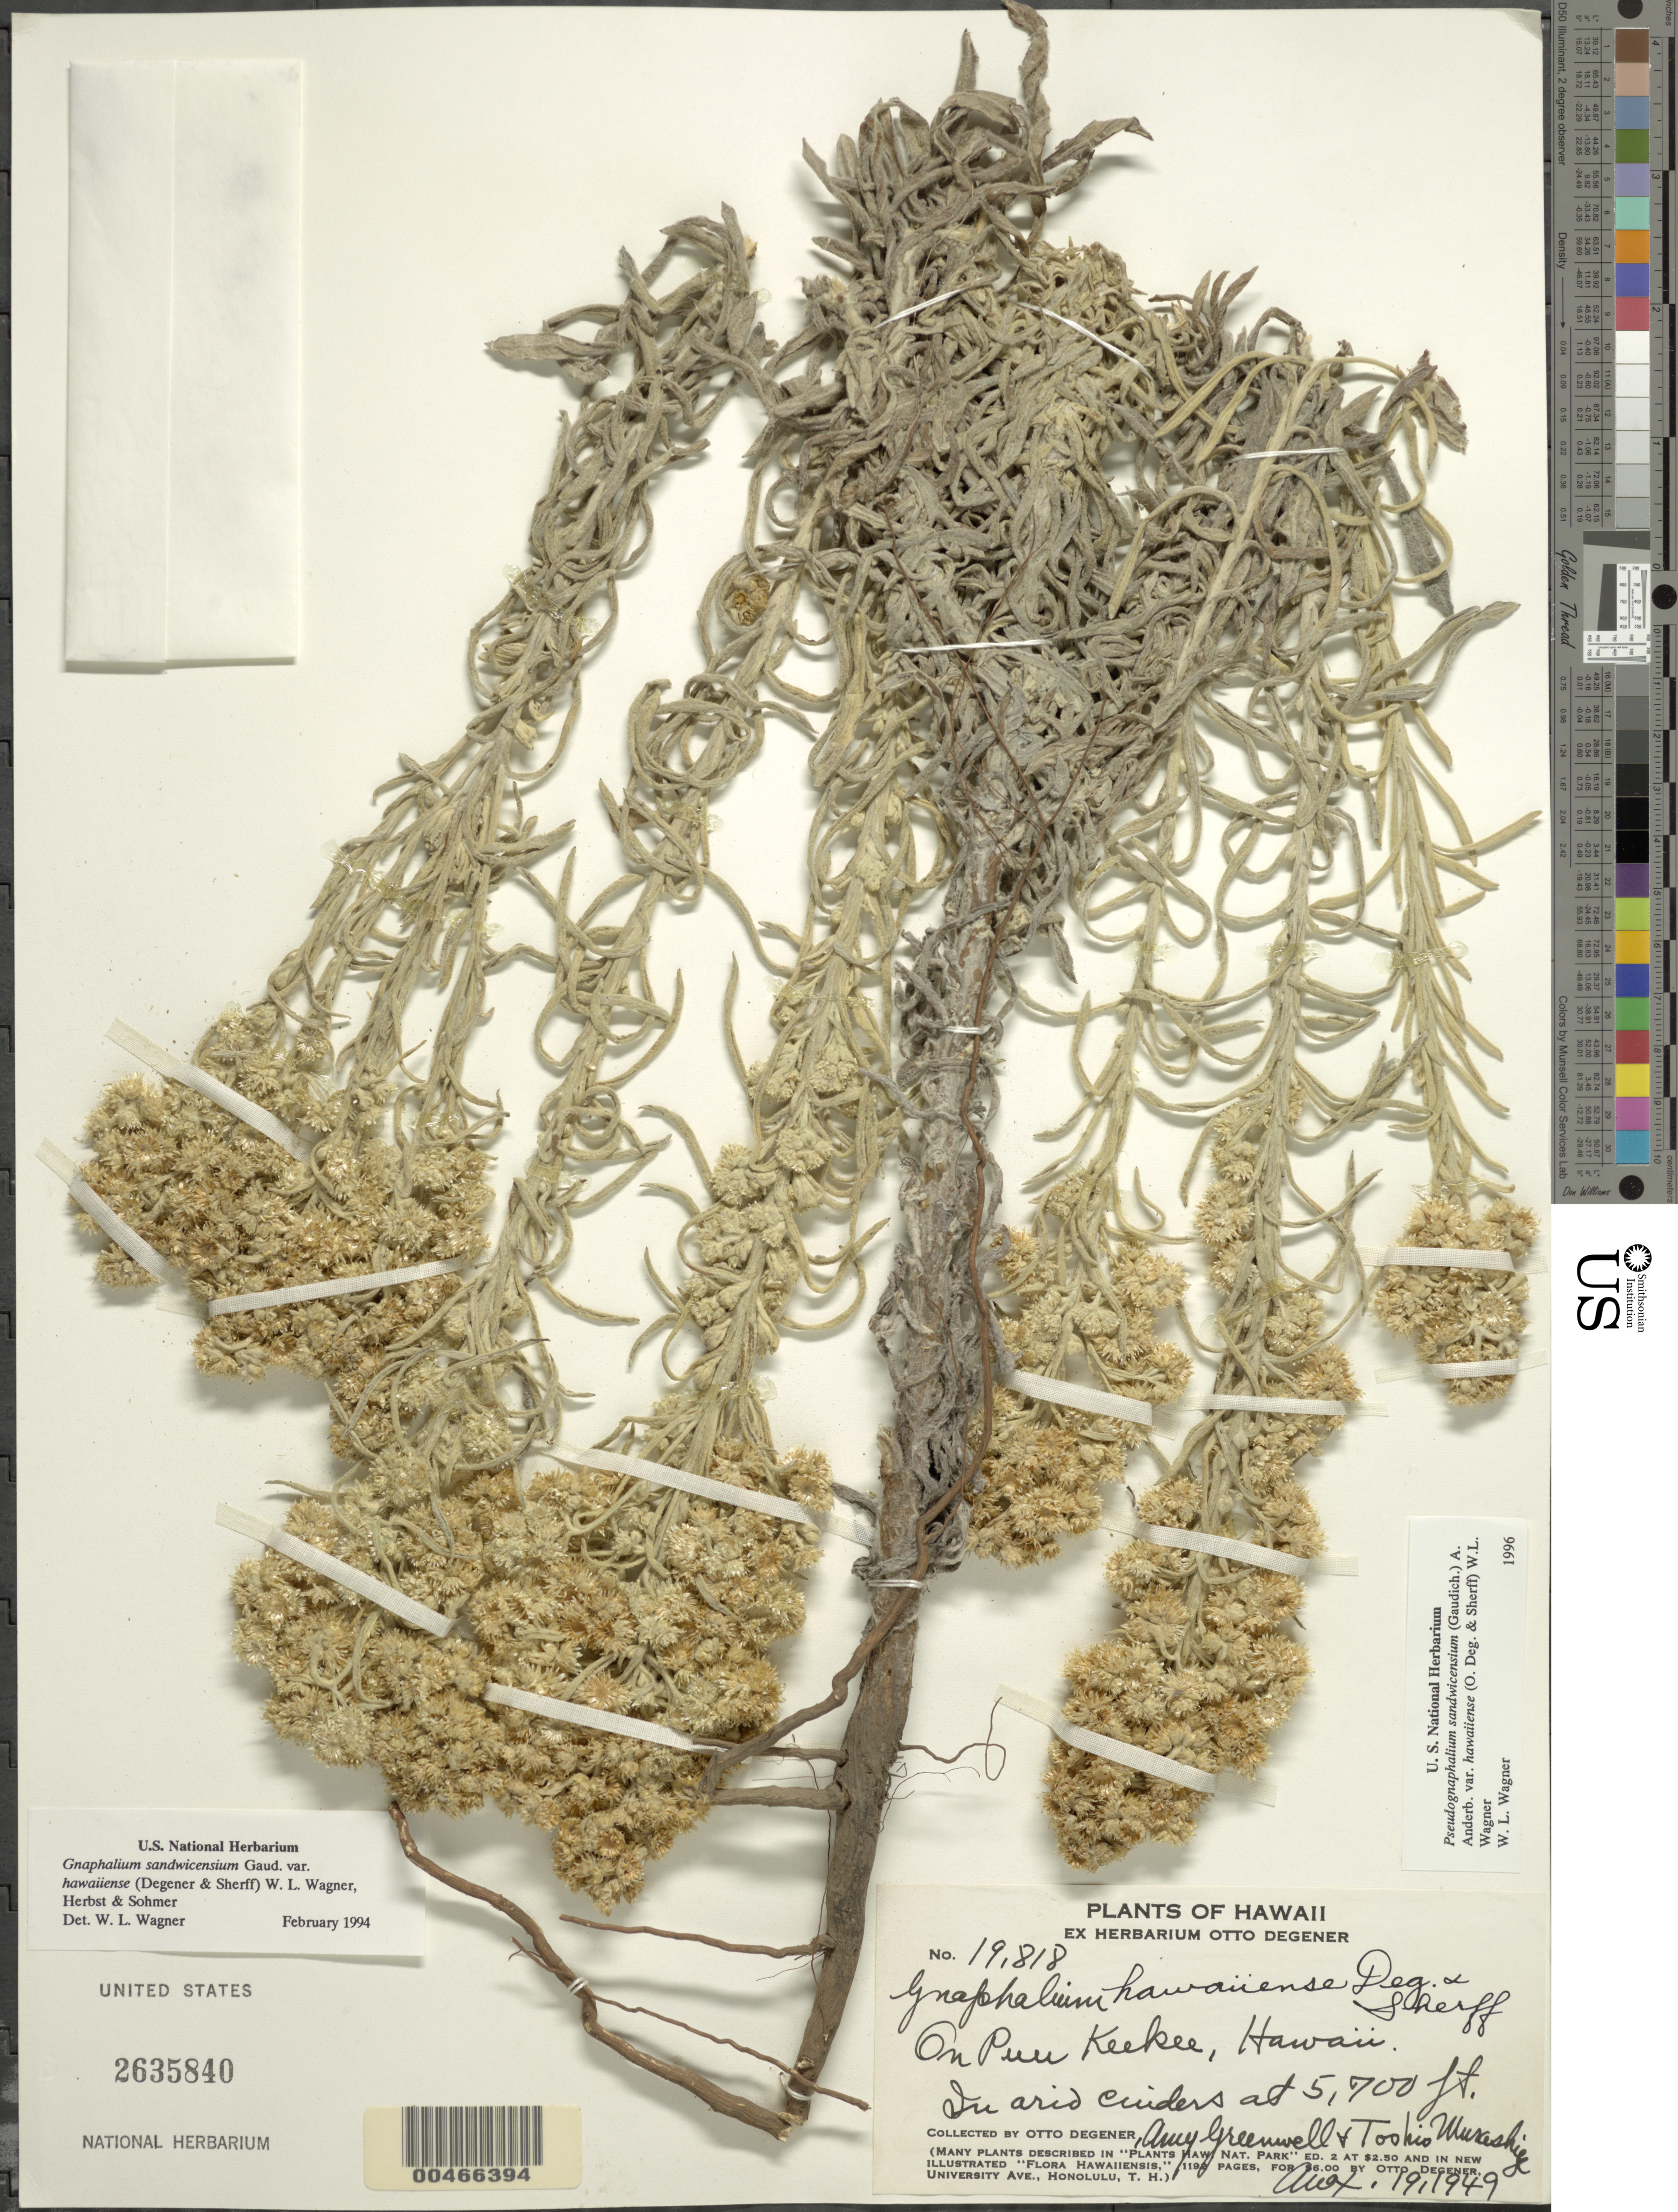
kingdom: Plantae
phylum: Tracheophyta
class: Magnoliopsida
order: Asterales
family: Asteraceae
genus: Pseudognaphalium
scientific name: Pseudognaphalium sandwicensium var. hawaiiense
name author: (O. Deg. & Sherff) O. Deg. & Sherff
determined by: Wagner, W. L., (BOT), Smithsonian Institution - National Museum of Natural History (UNITED STATES)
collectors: O. Degener, A. B. Greenwell & T. Murashige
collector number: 19818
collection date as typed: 19 Aug 1949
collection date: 1949-08-19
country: United States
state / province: Hawaii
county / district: Hawaii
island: Hawaii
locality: On Puu Keekee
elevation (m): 1737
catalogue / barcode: US 2635840